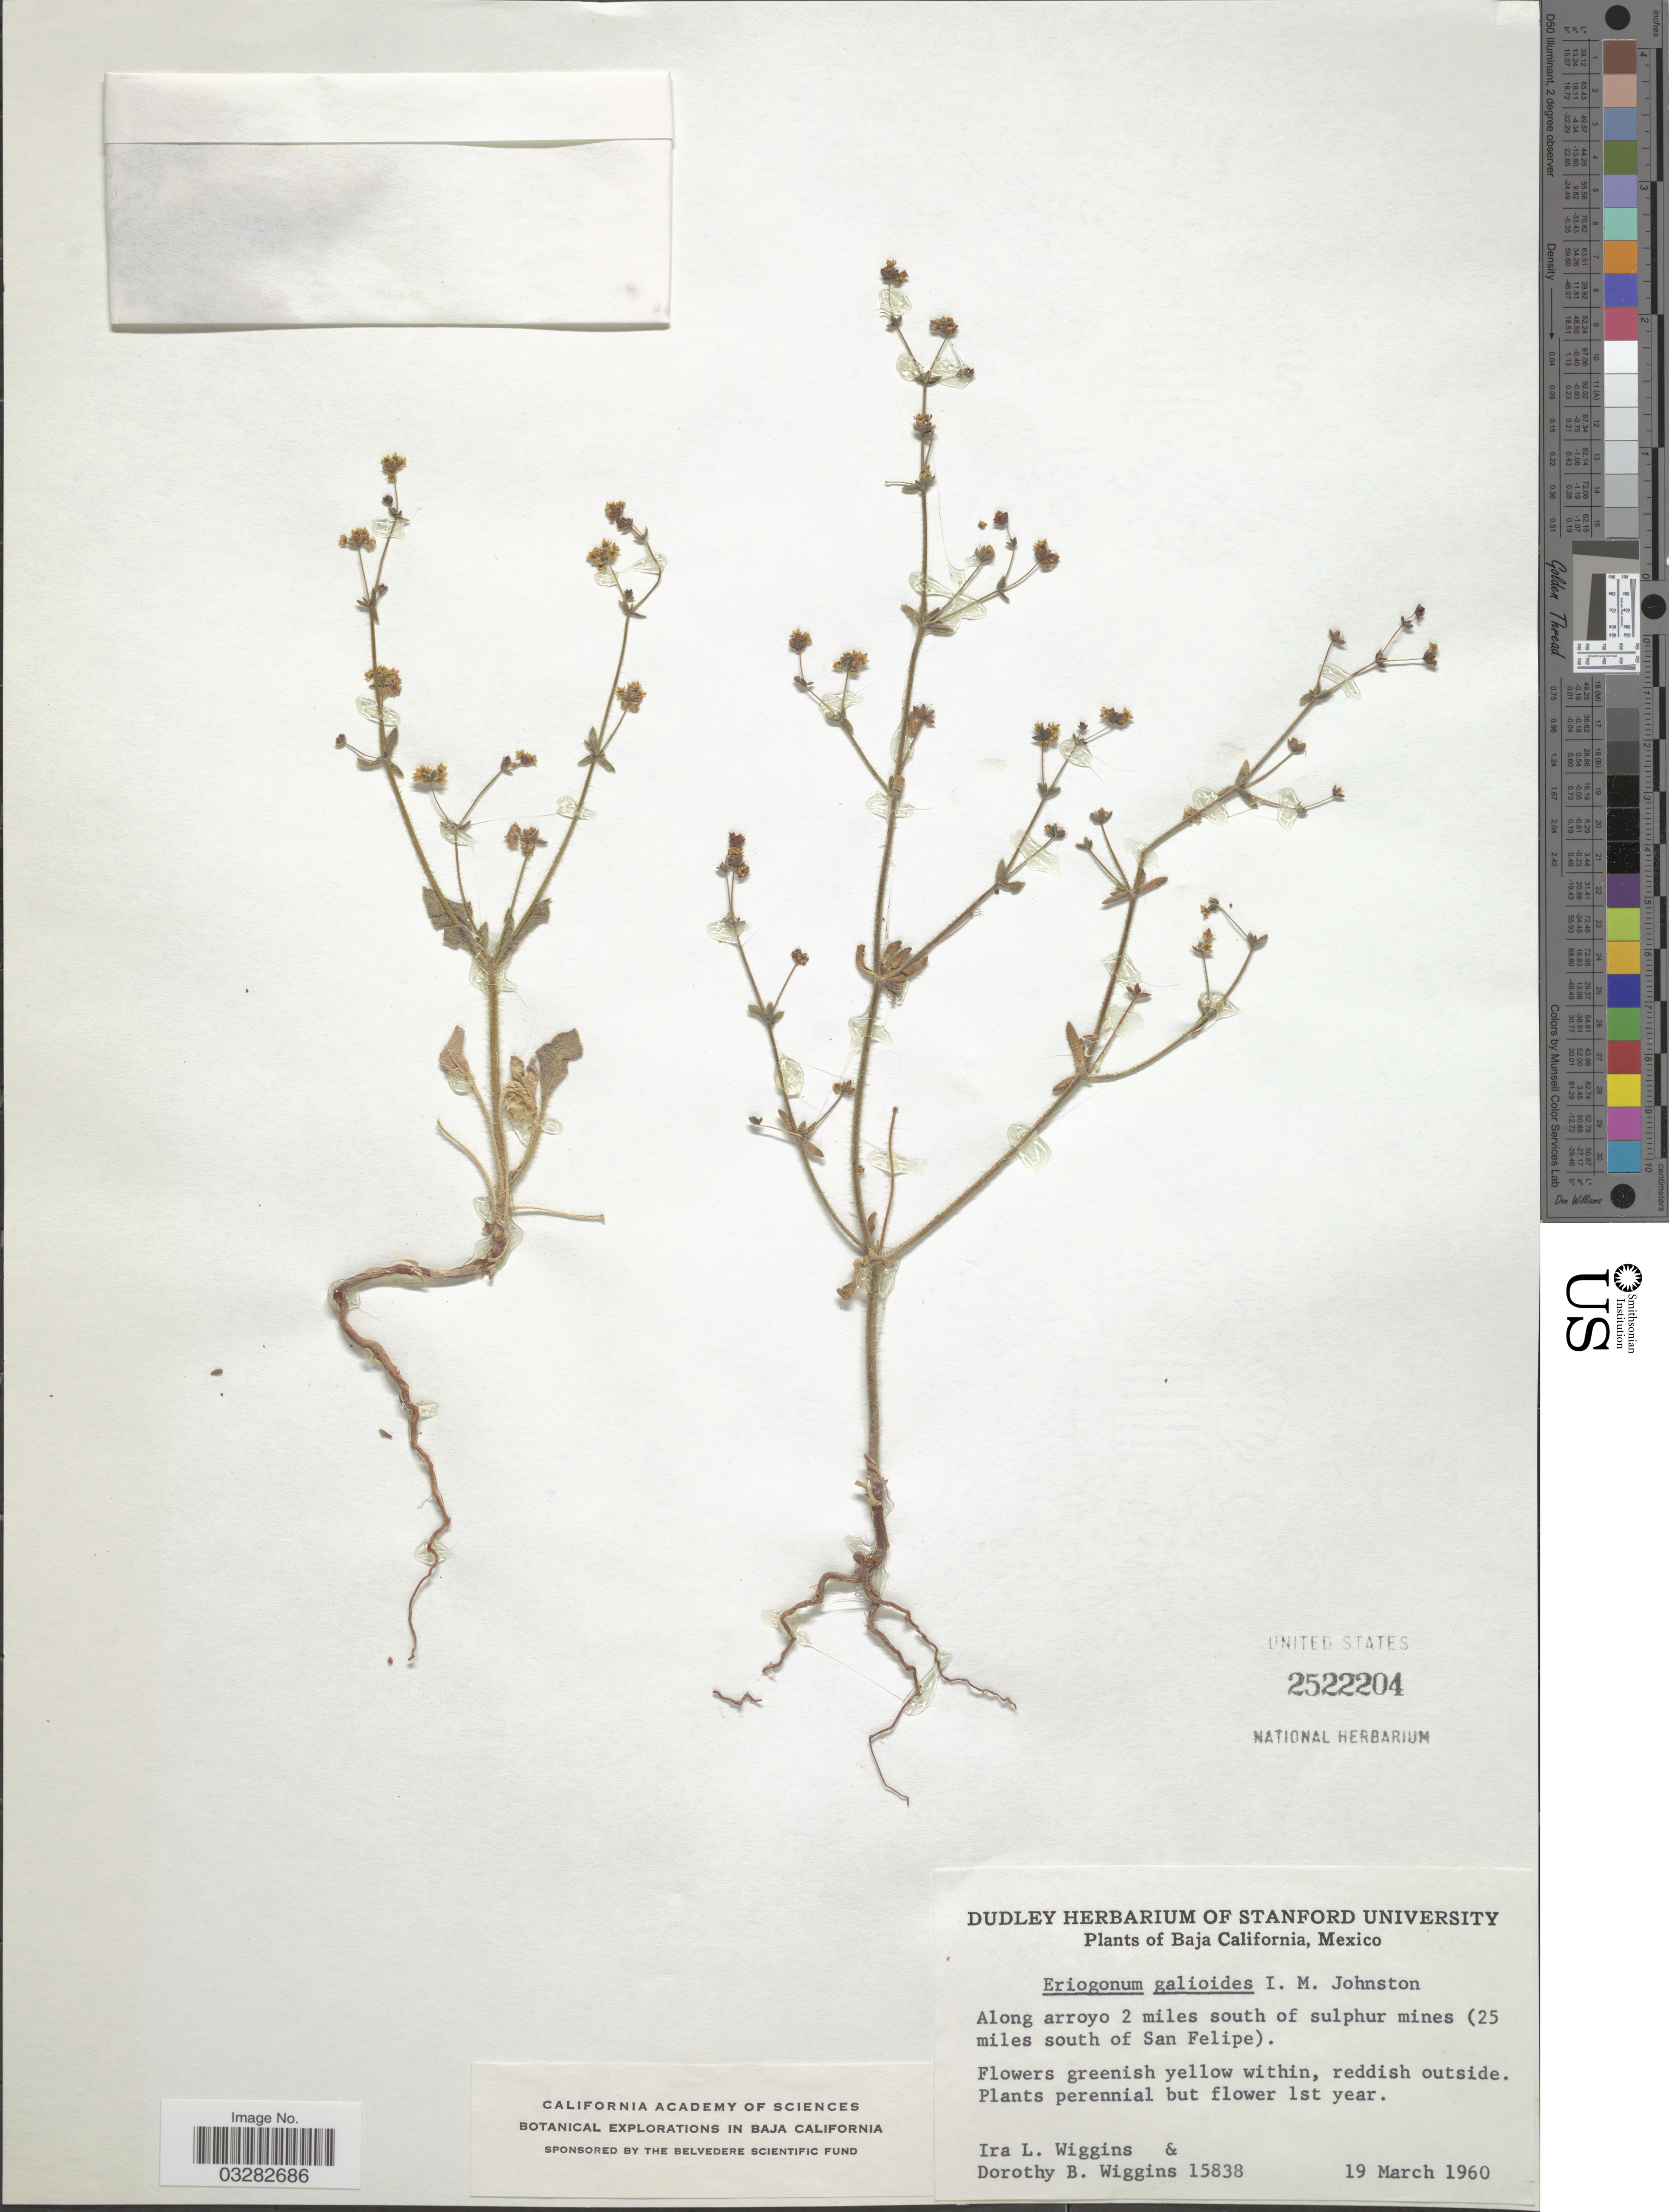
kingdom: Plantae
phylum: Tracheophyta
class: Magnoliopsida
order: Caryophyllales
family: Polygonaceae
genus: Eriogonum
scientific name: Eriogonum galioides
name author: I.M. Johnst.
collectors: I. L. Wiggins & D. B. Wiggins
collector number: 15838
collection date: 1960-03-19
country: Mexico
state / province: Baja California Norte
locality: Along arroyo 2 miles south of sulphur mines (25 miles south of San Felipe).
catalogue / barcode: US 2522204